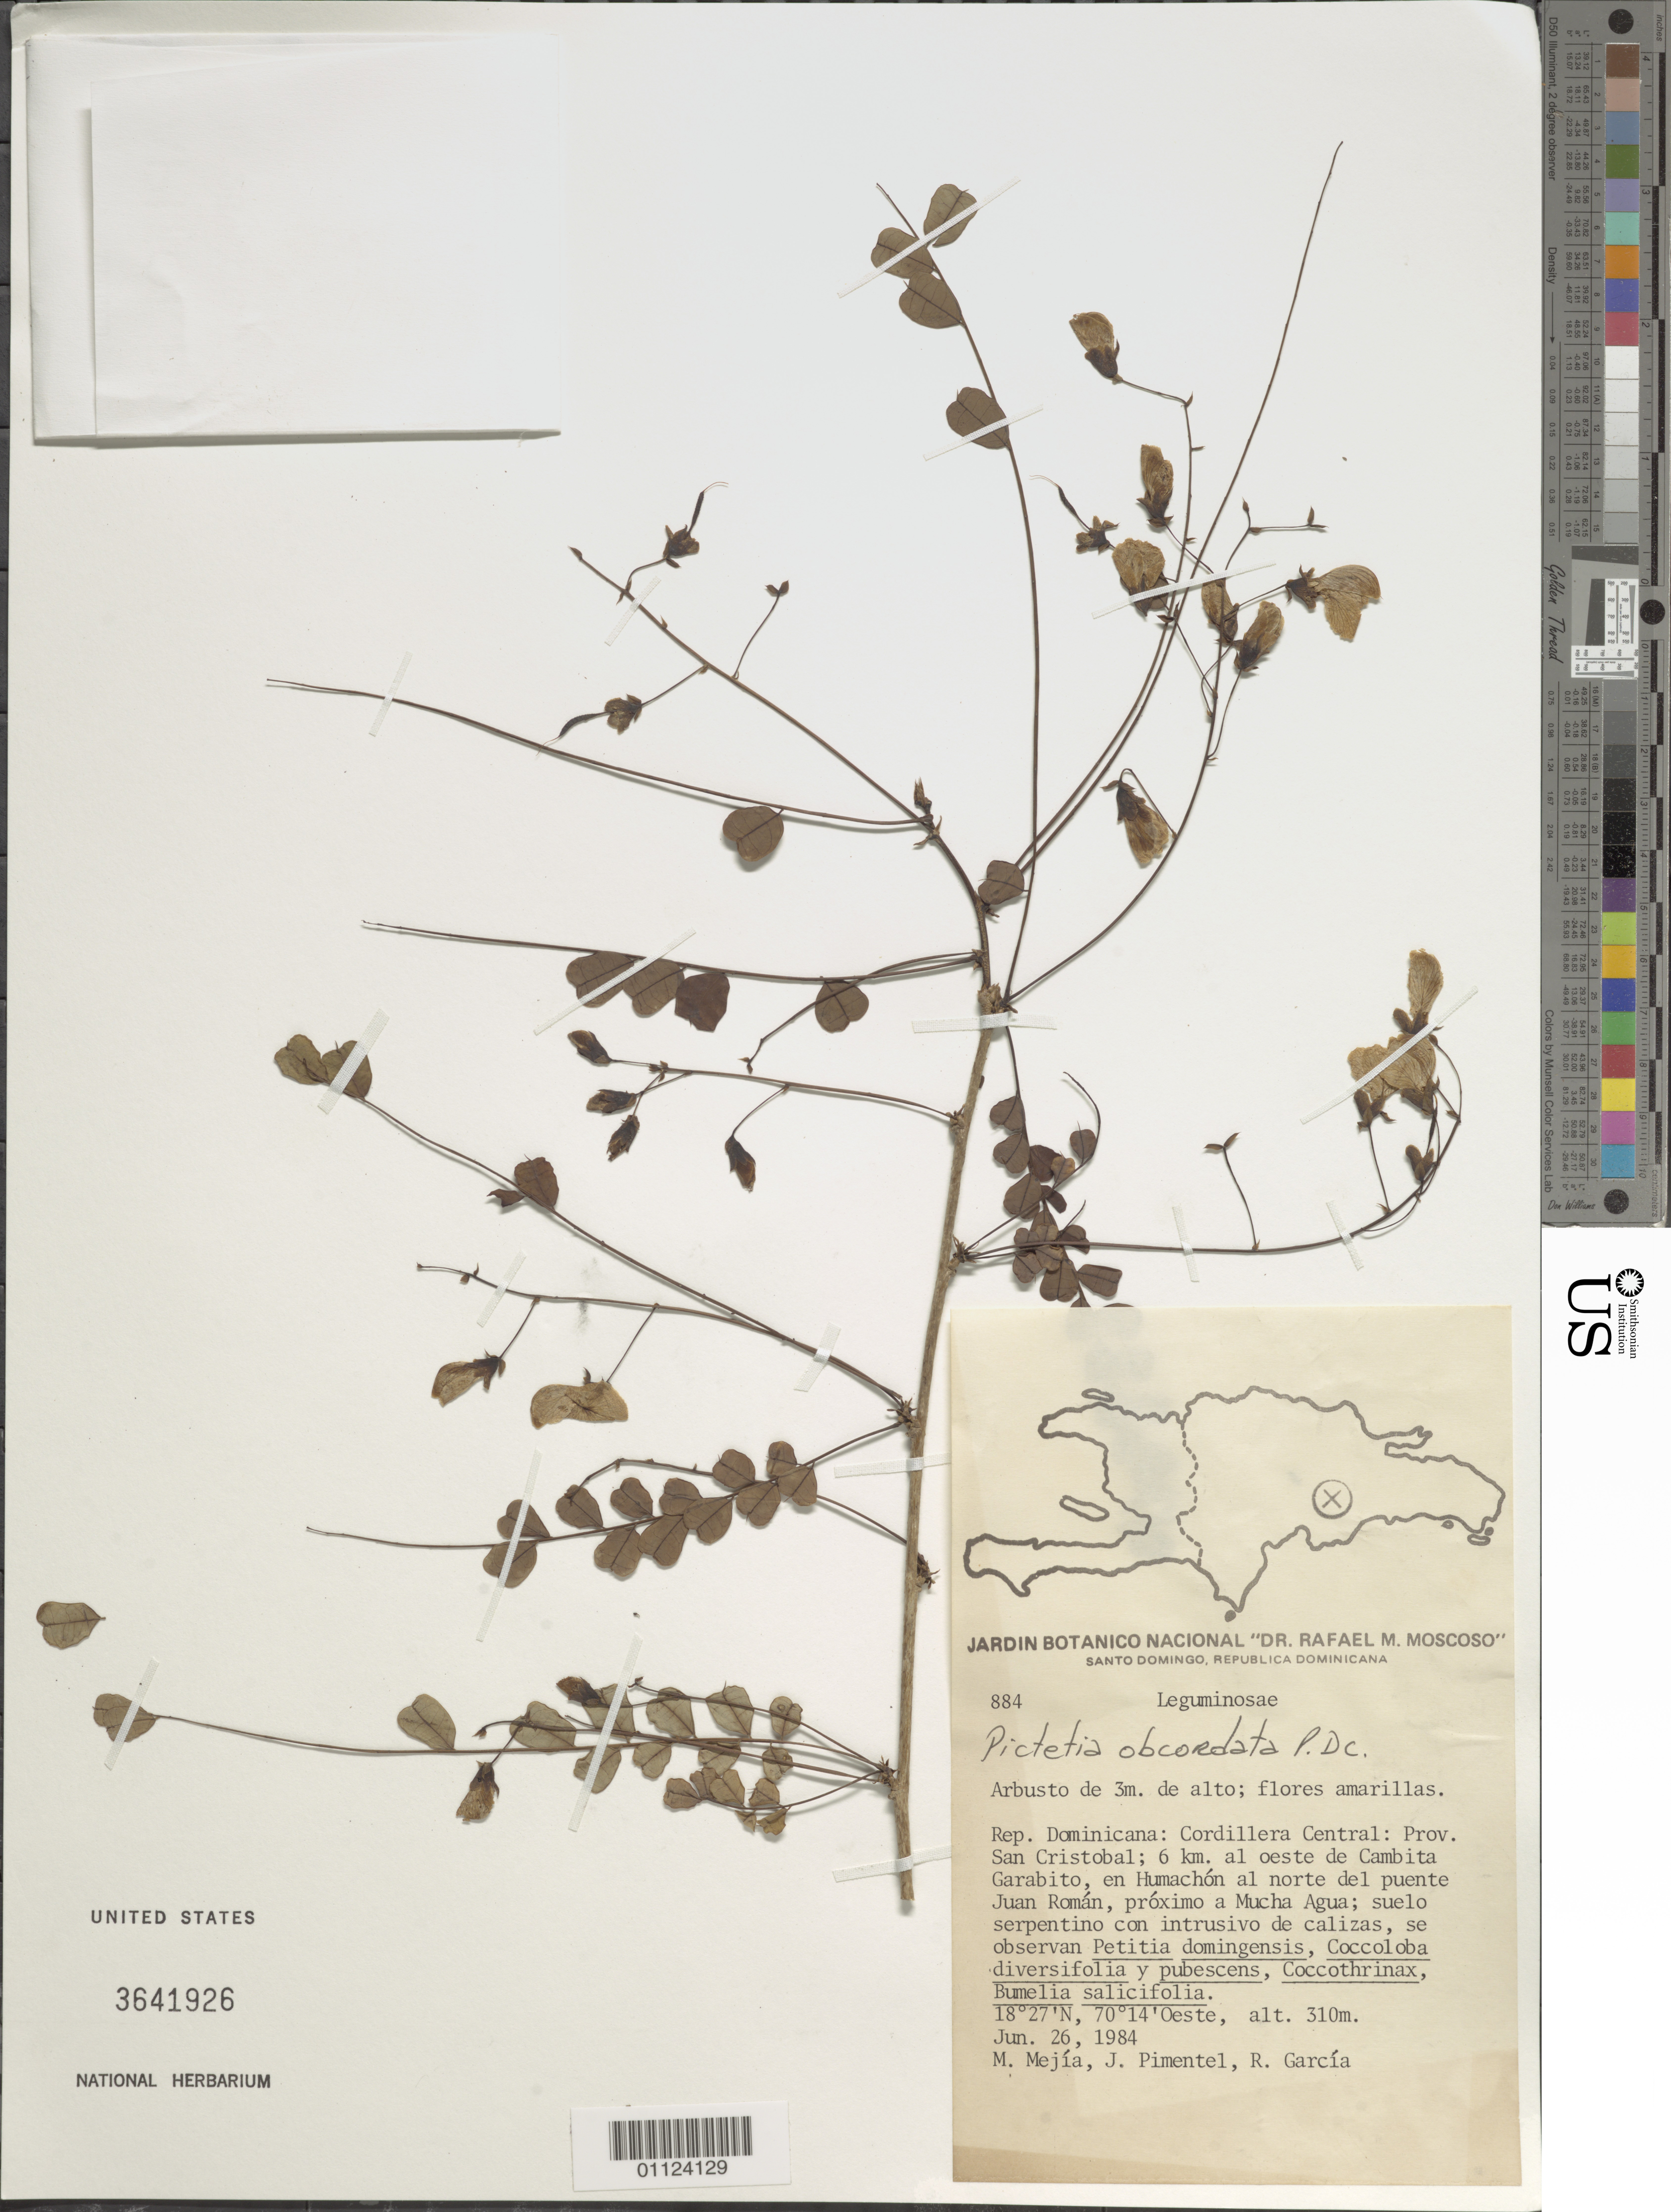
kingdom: Plantae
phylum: Tracheophyta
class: Magnoliopsida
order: Fabales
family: Fabaceae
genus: Pictetia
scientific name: Pictetia obcordata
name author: DC.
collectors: M. Mejia, J. Pimentel & R. García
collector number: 884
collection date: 1984-06-26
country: Dominican Republic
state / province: San Cristóbal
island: Hispaniola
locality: Cordillera Central, 6 km al Oeste de Cambita Garabito en Humachón al norte del puente Juan Román, próximo a Mucha Agua.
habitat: Suelo serpentino con intrusivo de calizas, se observan Petitia domingensis, Coccoloba diversifolia y pubescens, Coccothrinax, Bumelia scalicifolia.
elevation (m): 310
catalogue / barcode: US 3641926